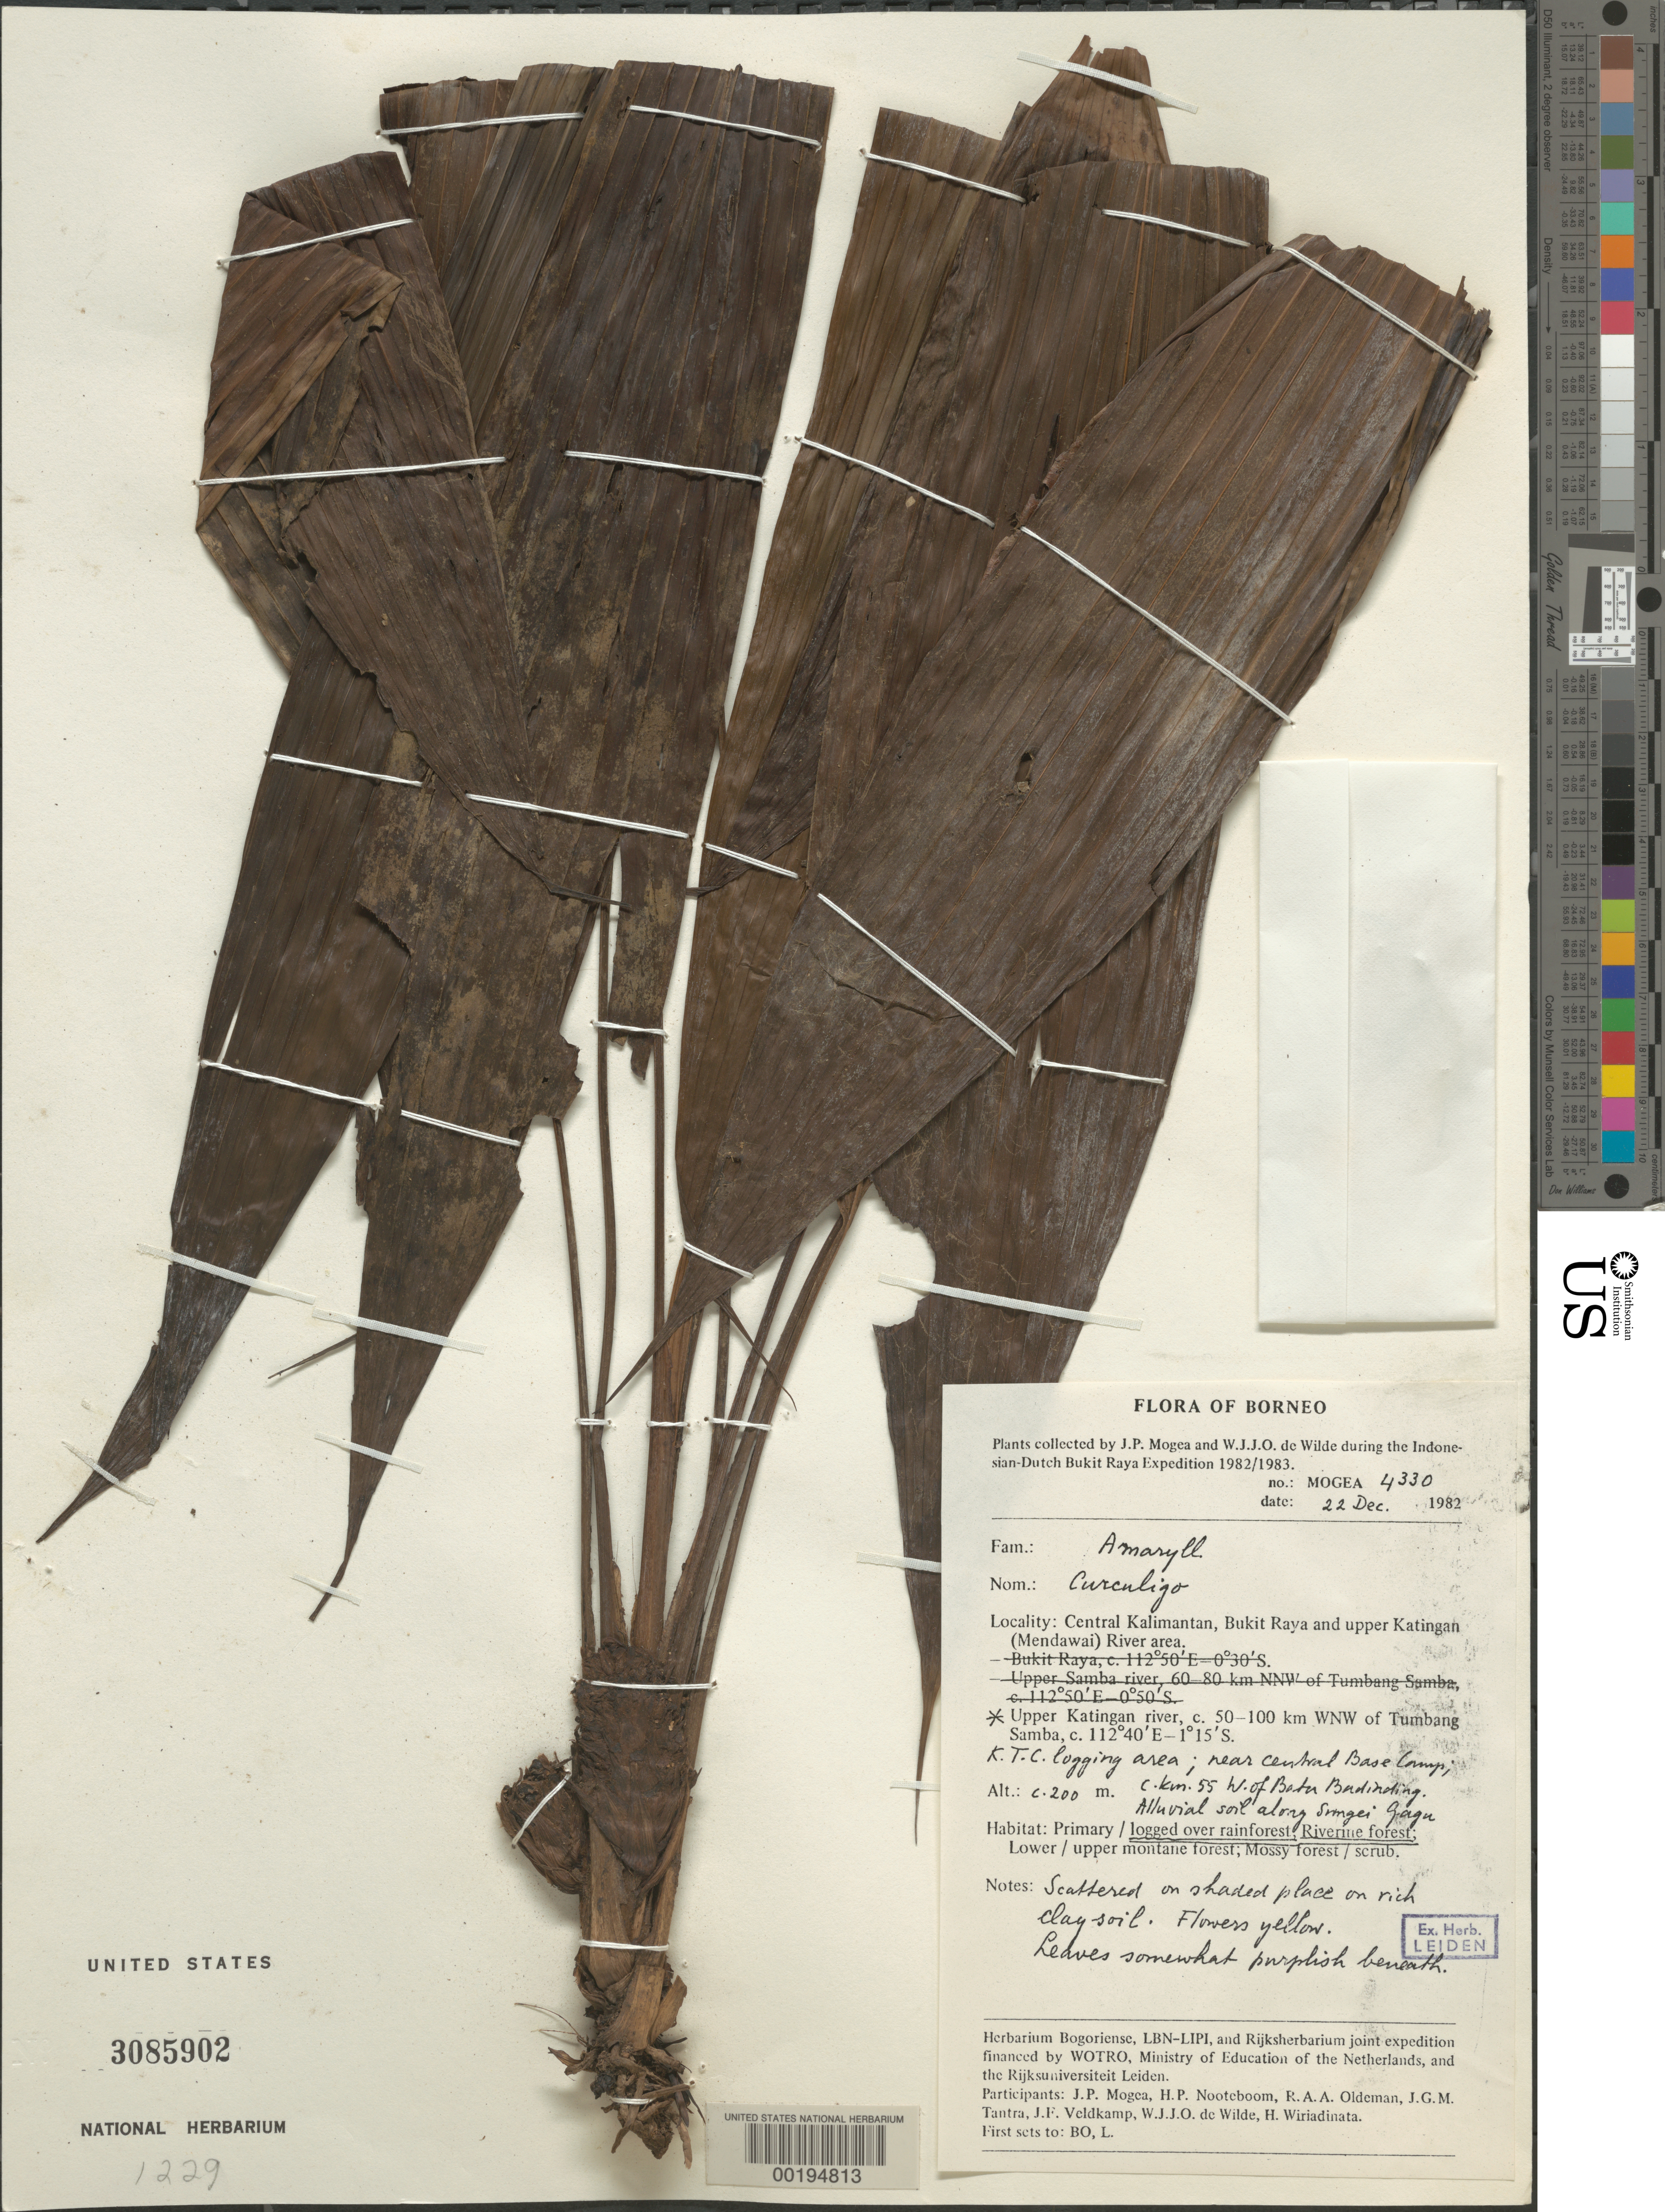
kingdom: Plantae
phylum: Tracheophyta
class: Liliopsida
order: Asparagales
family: Hypoxidaceae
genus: Curculigo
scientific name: Curculigo latifolia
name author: Dryand. ex W.T. Aiton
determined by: Geerinck, D.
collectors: J. Mogea & W. J. de Wilde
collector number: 4330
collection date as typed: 22 Dec 1982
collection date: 1982-12-22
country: Indonesia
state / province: Kalimantan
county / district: Kalimantan Tengah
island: Borneo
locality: Central kalimantan, bukit raya & upper katingan (mendawai) river area; upper katingan river, c 50-100 km wnw of tumbang samba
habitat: Logged over rainforest, riverine forest; shaded w/rich clay soil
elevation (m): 200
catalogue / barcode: US 3085902